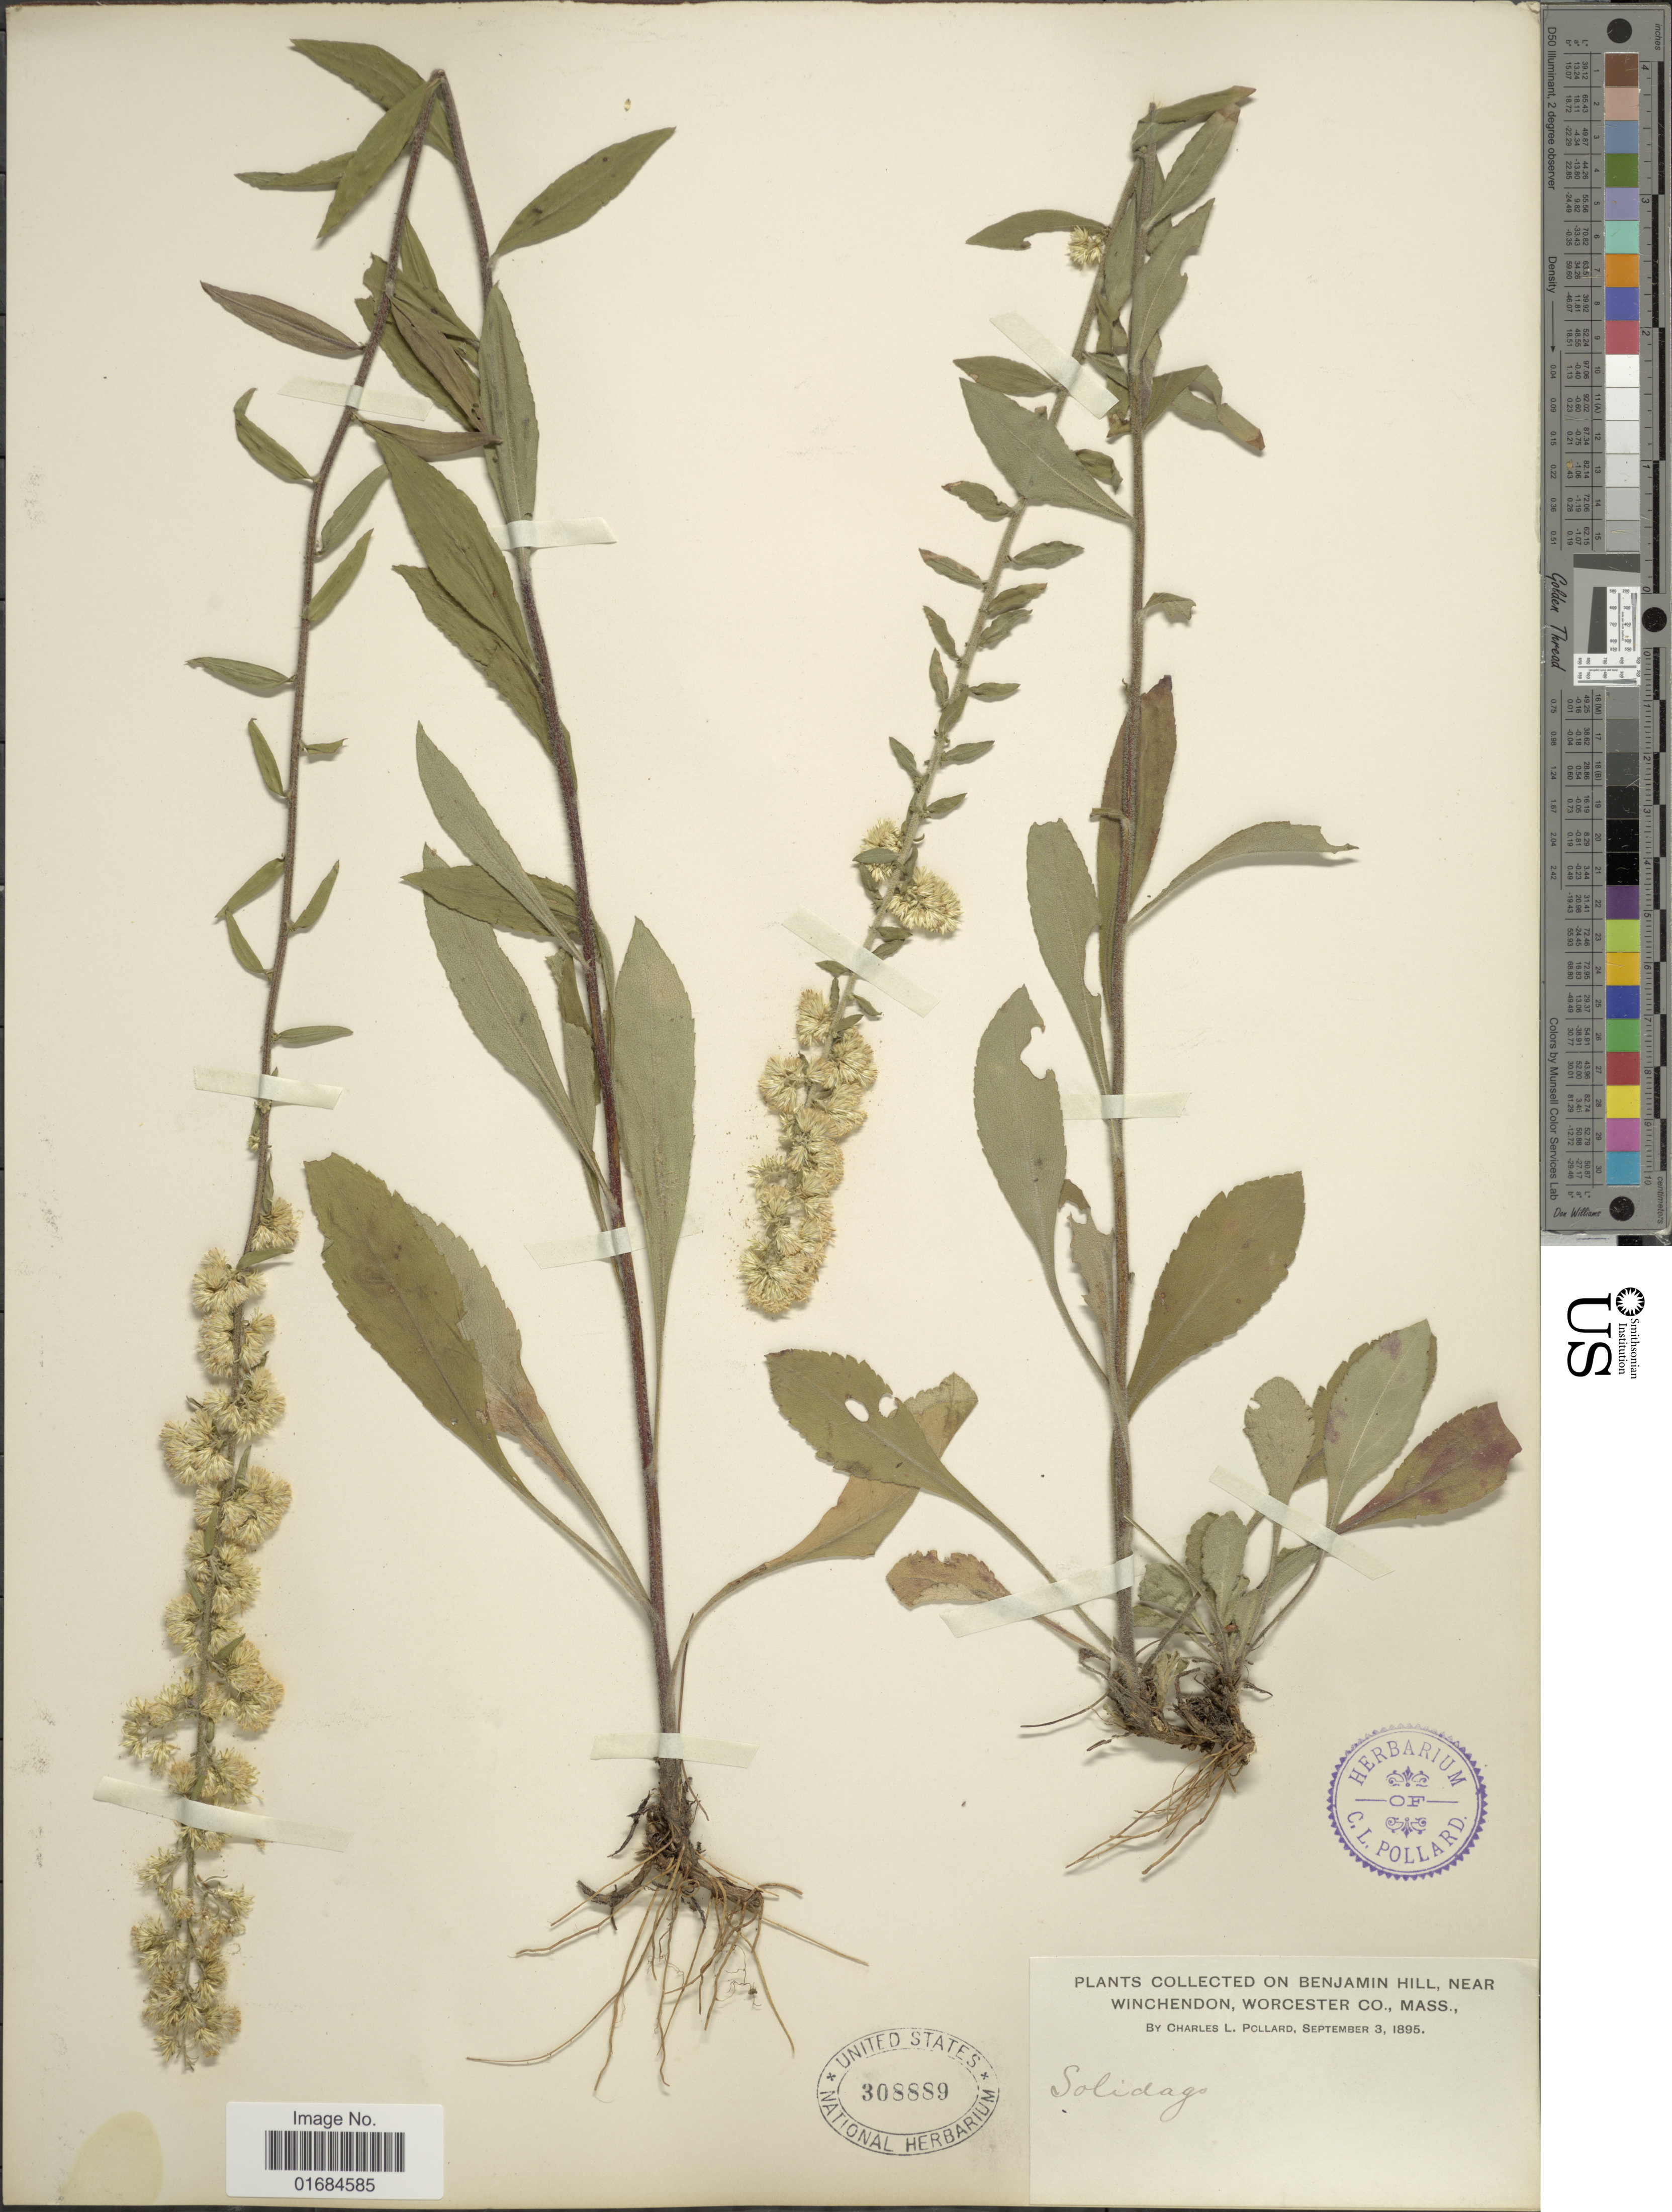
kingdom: Plantae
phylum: Tracheophyta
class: Magnoliopsida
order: Asterales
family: Asteraceae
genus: Solidago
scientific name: Solidago bicolor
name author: L.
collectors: C. L. Pollard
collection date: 1895-09-03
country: United States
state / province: Massachusetts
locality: On Benjamin Hill, near Winchendon, worcester Co.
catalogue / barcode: US 308889